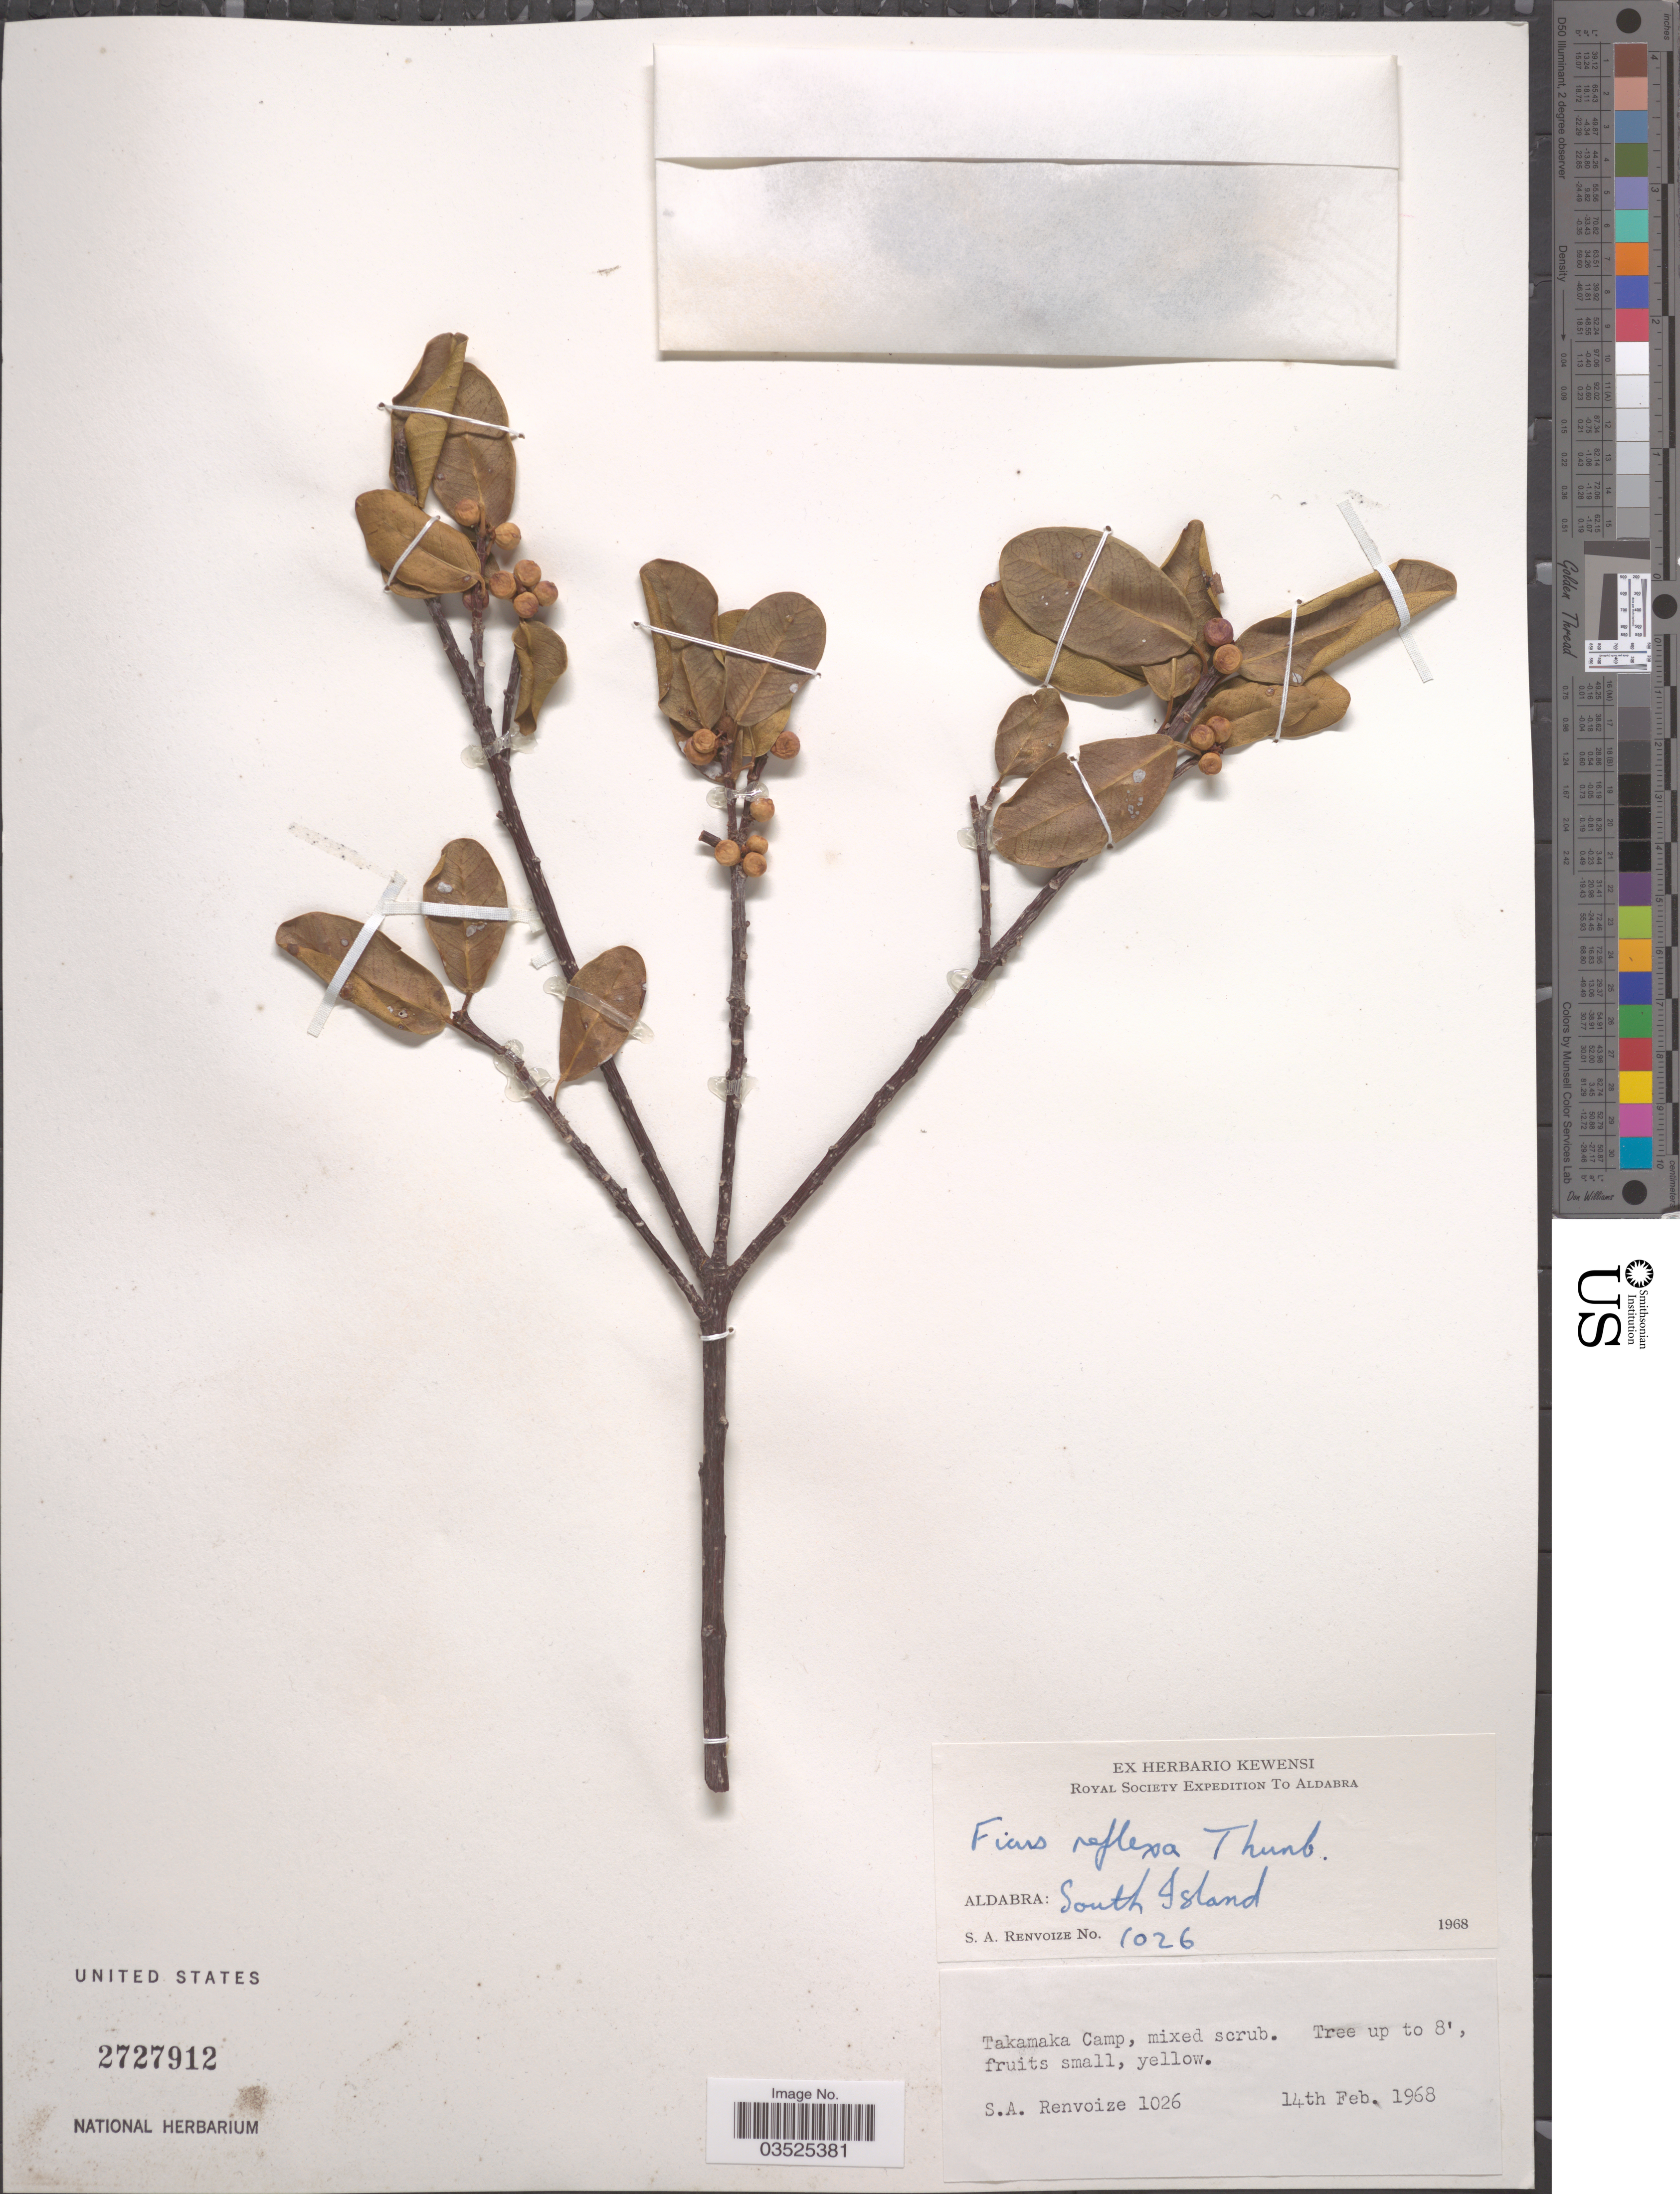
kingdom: Plantae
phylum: Tracheophyta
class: Magnoliopsida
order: Rosales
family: Moraceae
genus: Ficus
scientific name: Ficus reflexa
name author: Thunb.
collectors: S. A. Renvoize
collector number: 1026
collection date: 1968-02-14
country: Seychelles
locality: Aldabra: South Island. Takamaka Camp.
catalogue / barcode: US 2727912